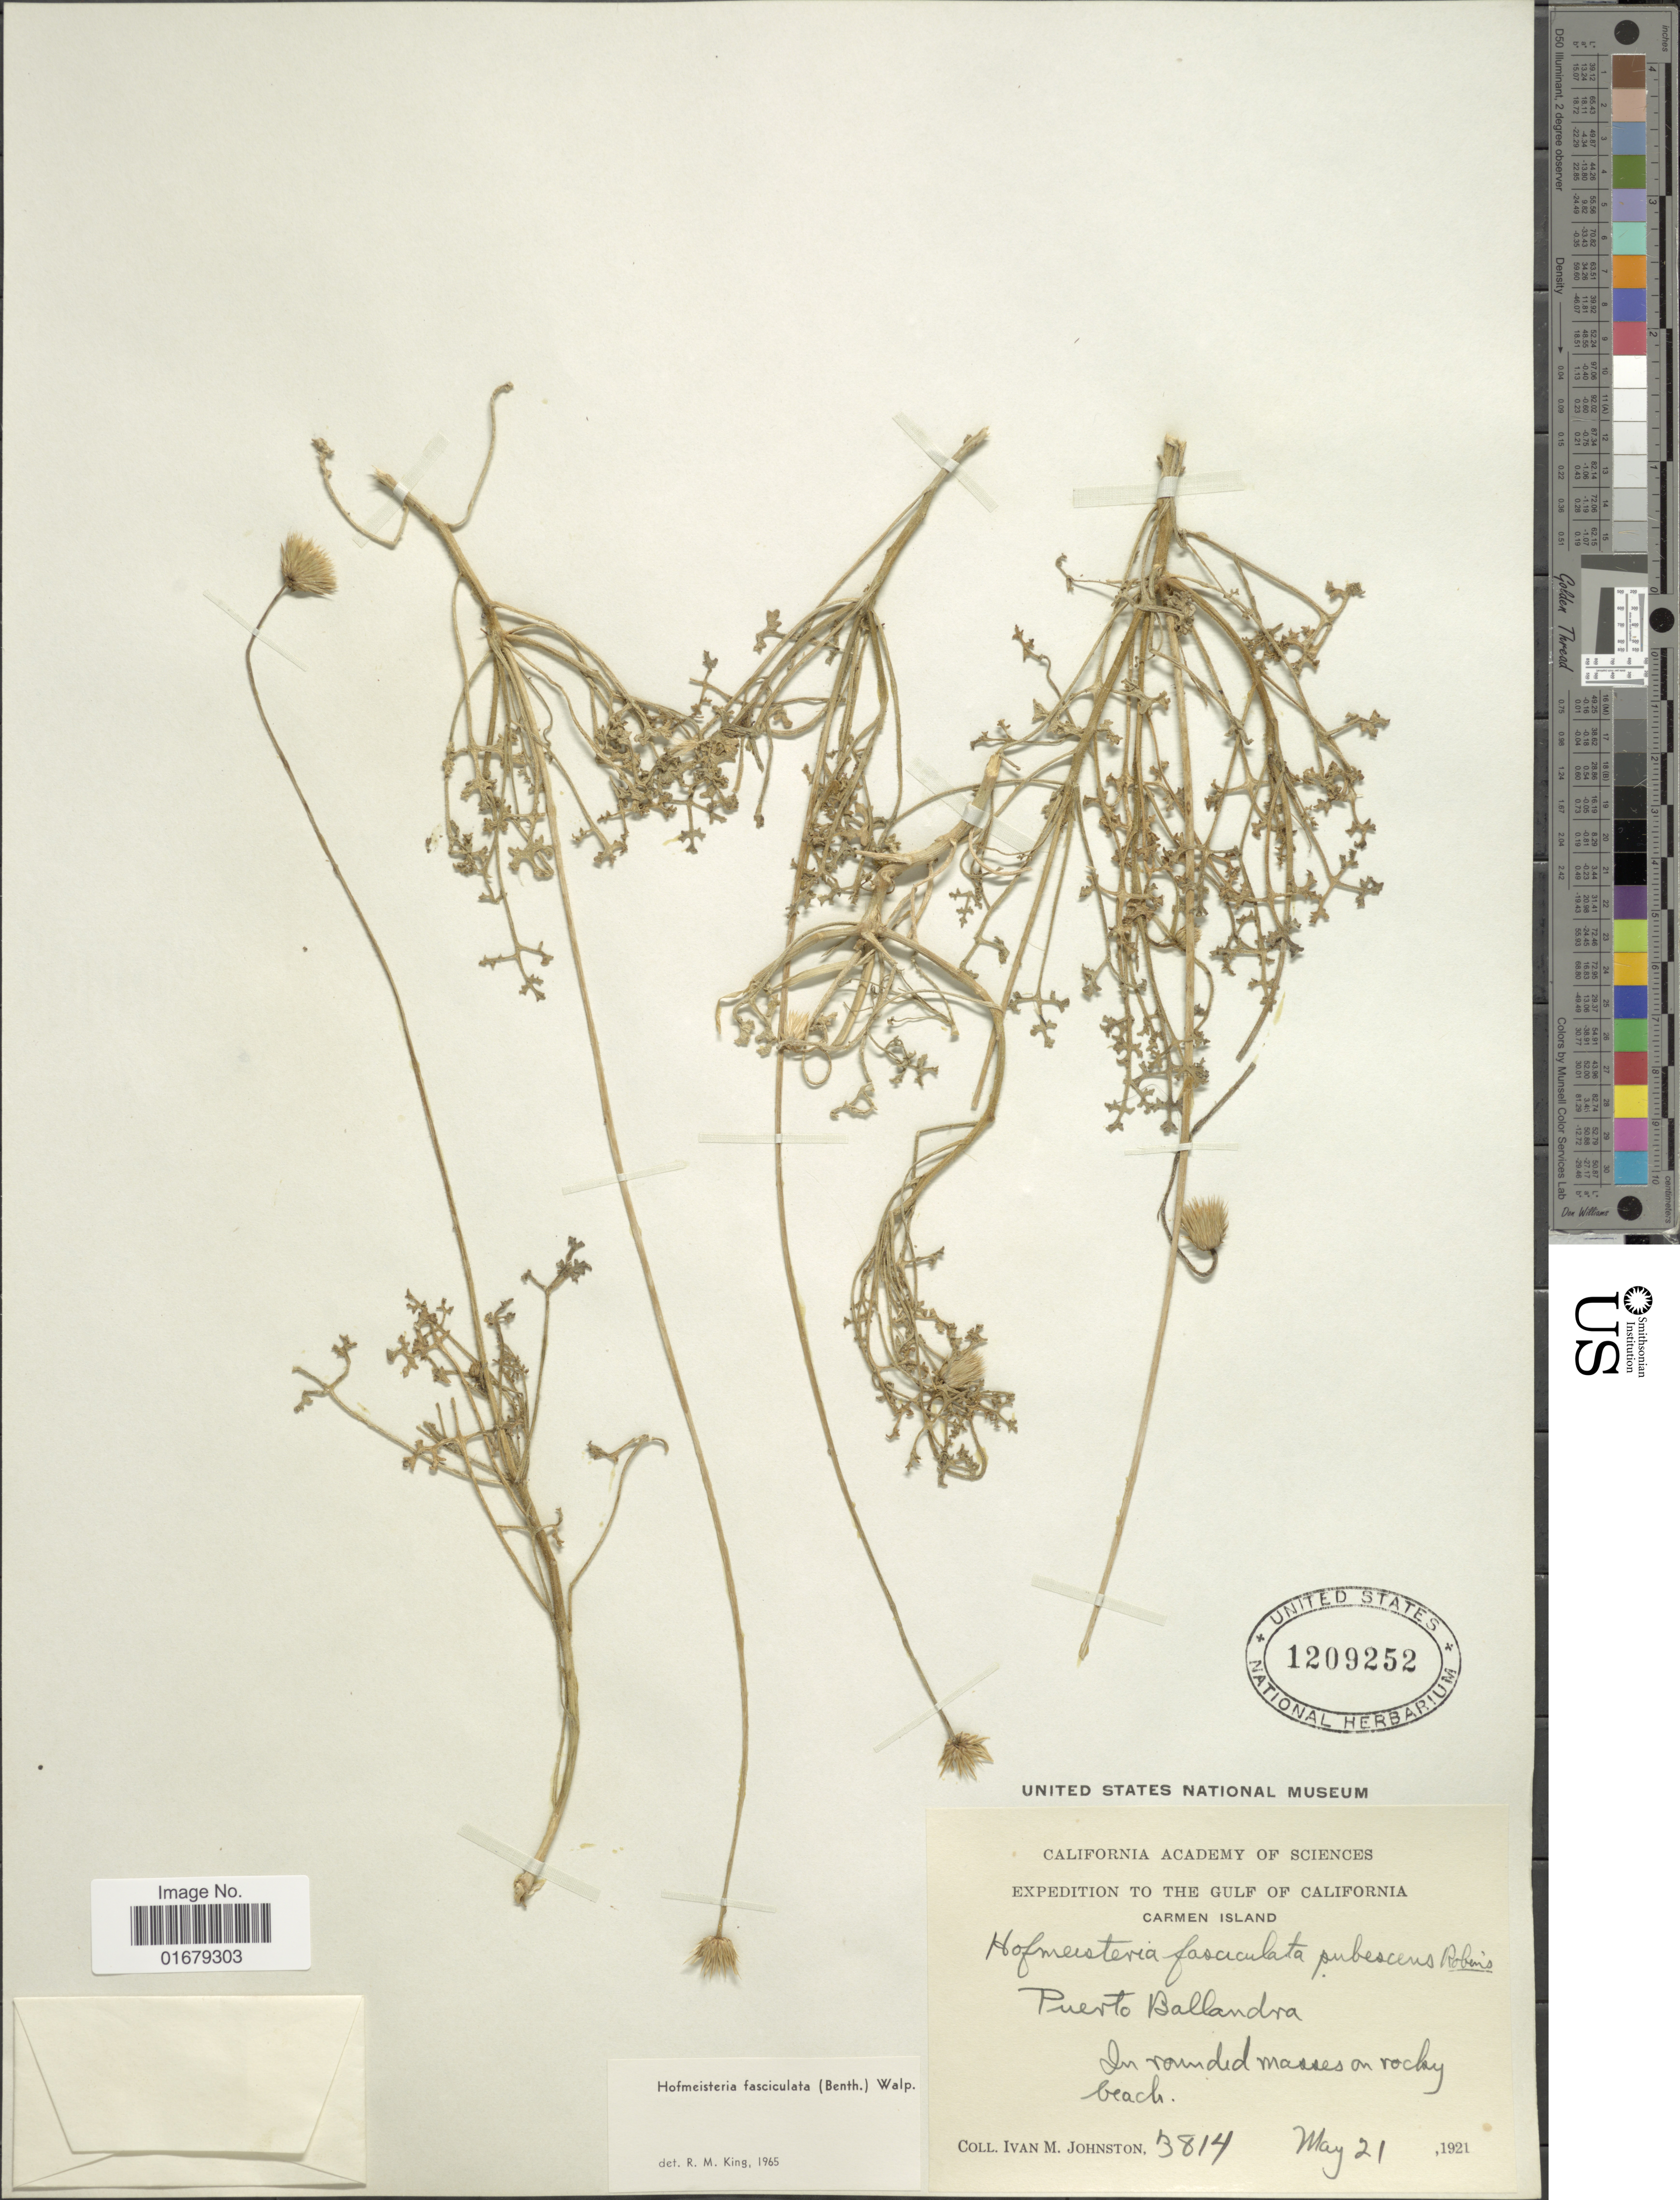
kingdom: Plantae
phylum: Tracheophyta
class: Magnoliopsida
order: Asterales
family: Asteraceae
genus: Hofmeisteria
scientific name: Hofmeisteria fasciculata var. pubescens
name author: (S. Watson) B.L. Rob.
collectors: I.M. Johnston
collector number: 3814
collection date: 1921-05-21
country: Mexico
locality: The Gulf of California, Carmen Island, Puerto Ballandra.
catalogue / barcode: US 1209252